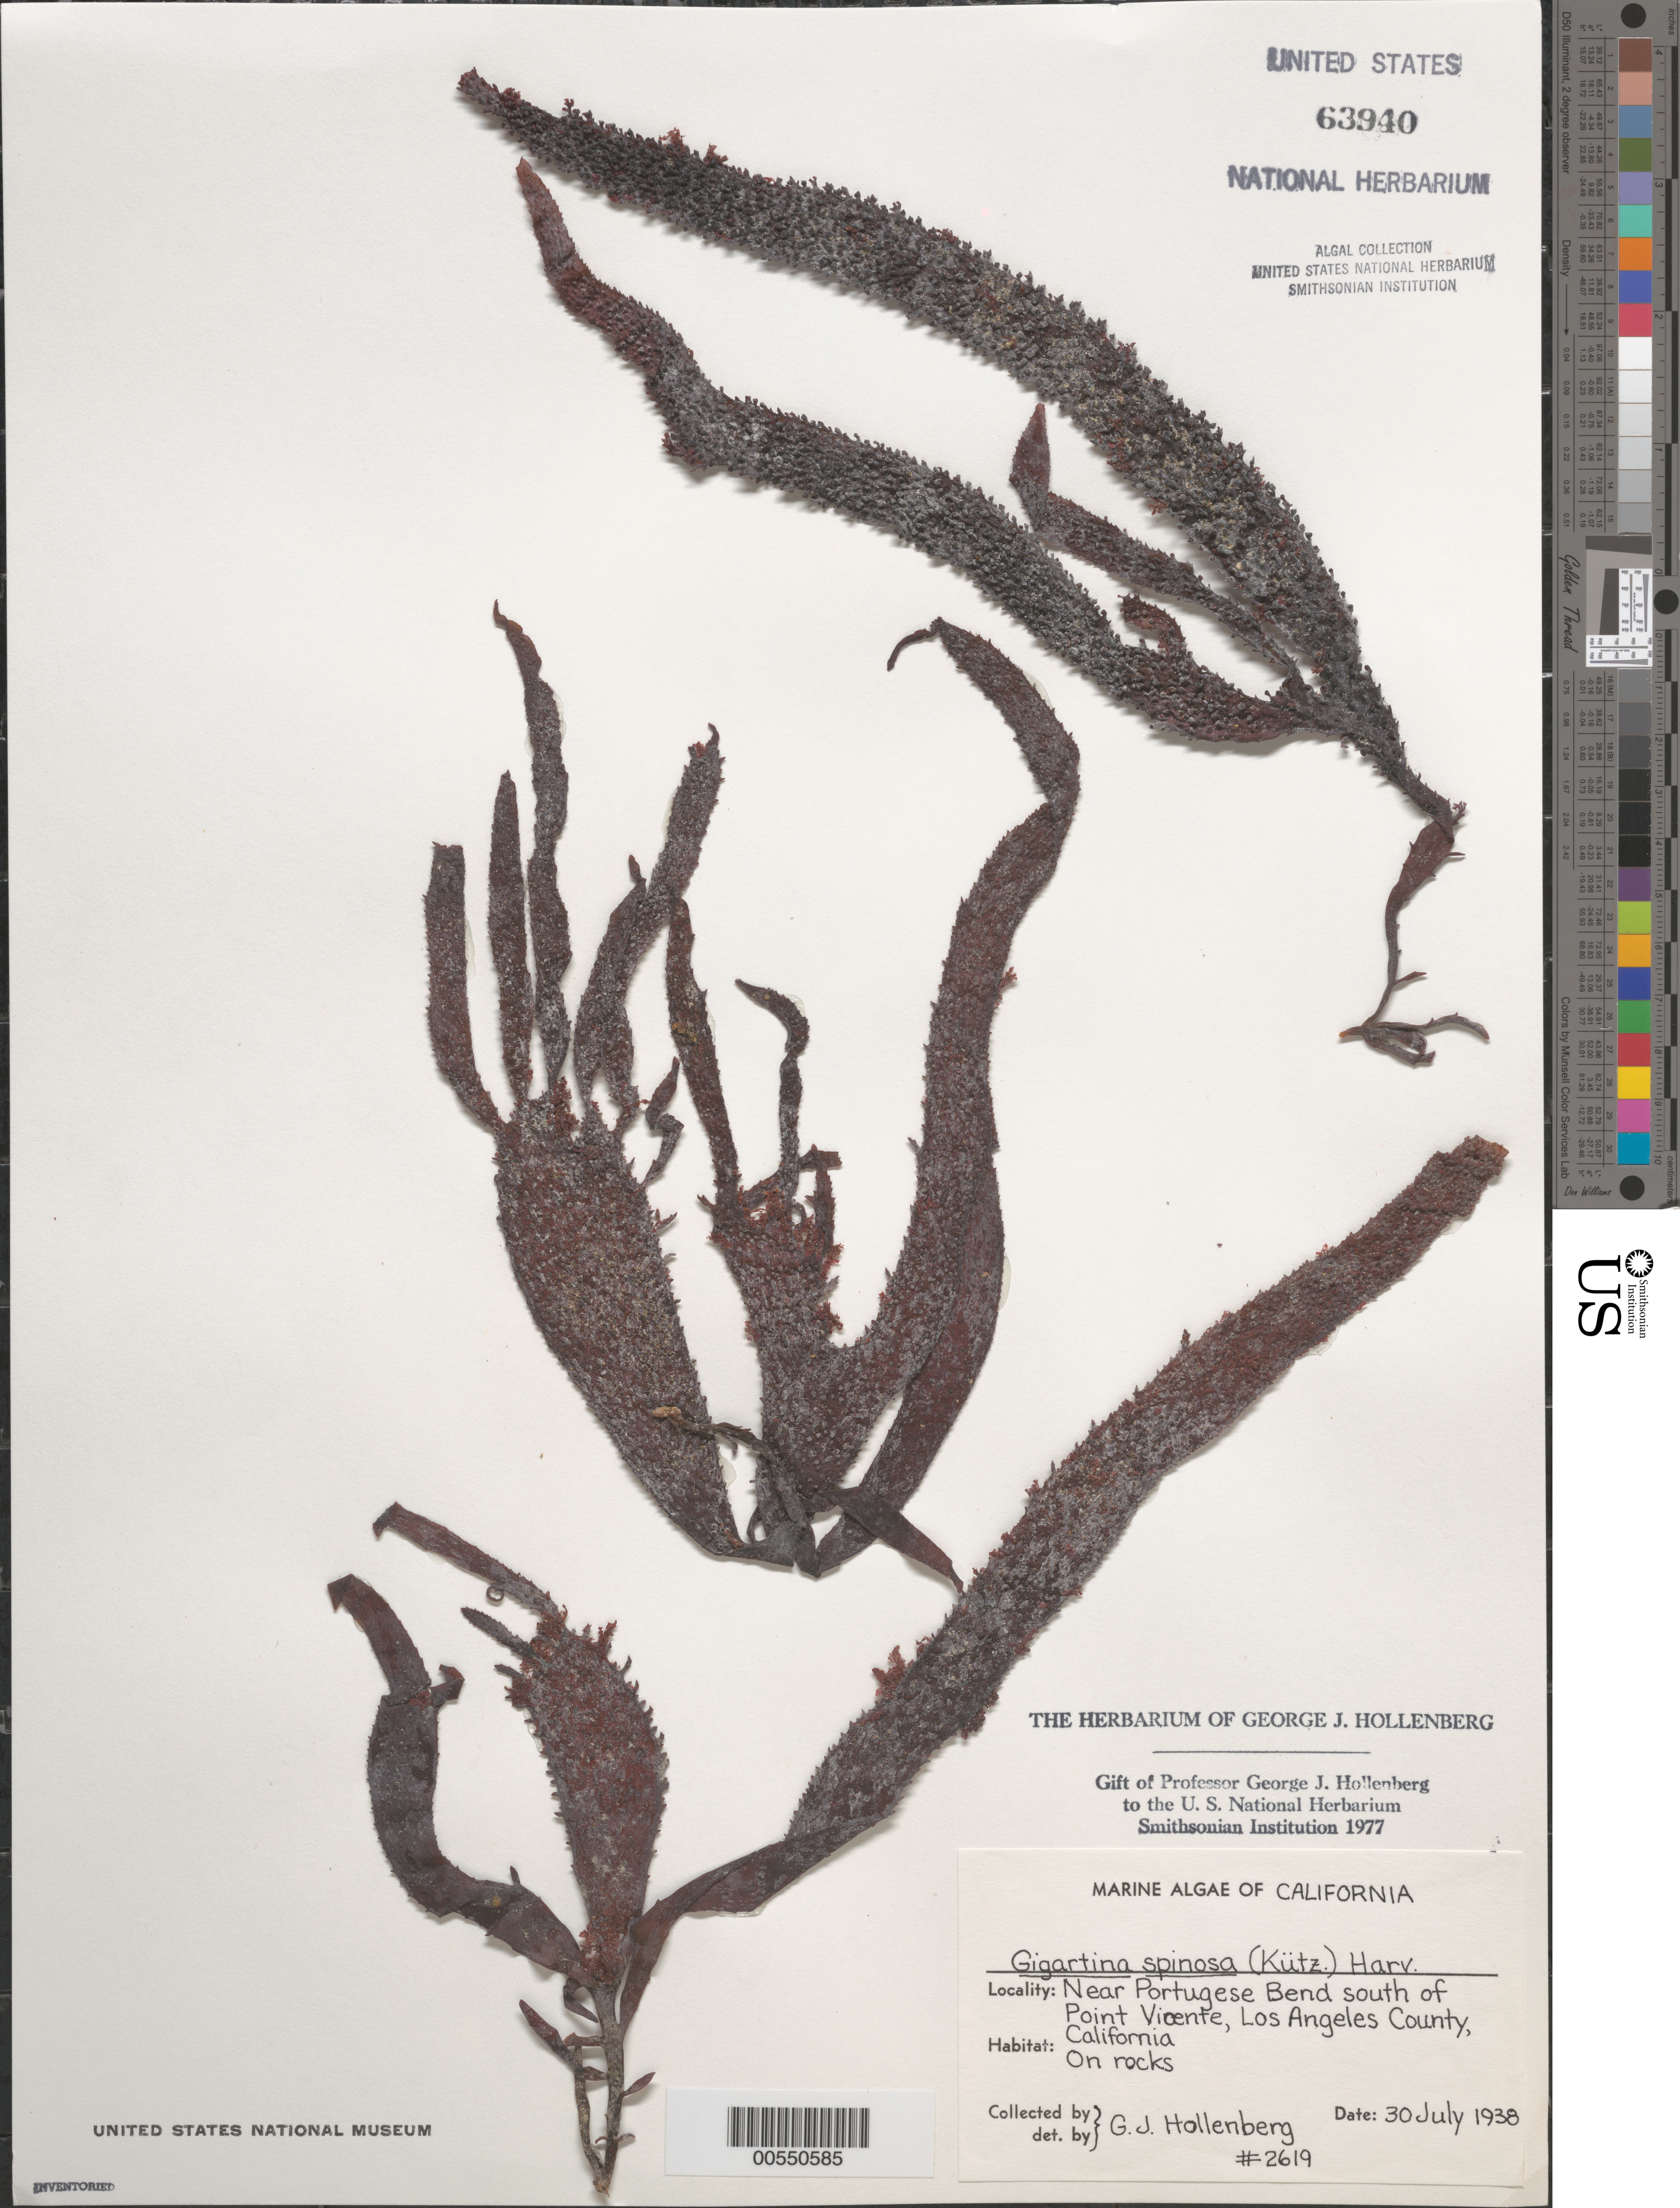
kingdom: Plantae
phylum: Rhodophyta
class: Florideophyceae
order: Gigartinales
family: Gigartinaceae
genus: Chondracanthus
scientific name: Chondracanthus spinosus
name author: (Kütz.) Guiry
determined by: Algae name updating Project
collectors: G. Hollenberg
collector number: GJH 2619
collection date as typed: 30 Jul 1938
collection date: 1938-07-30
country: United States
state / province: California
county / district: Los Angeles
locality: Near Portuguese Bend, south of Point Vicente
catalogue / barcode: US 63940